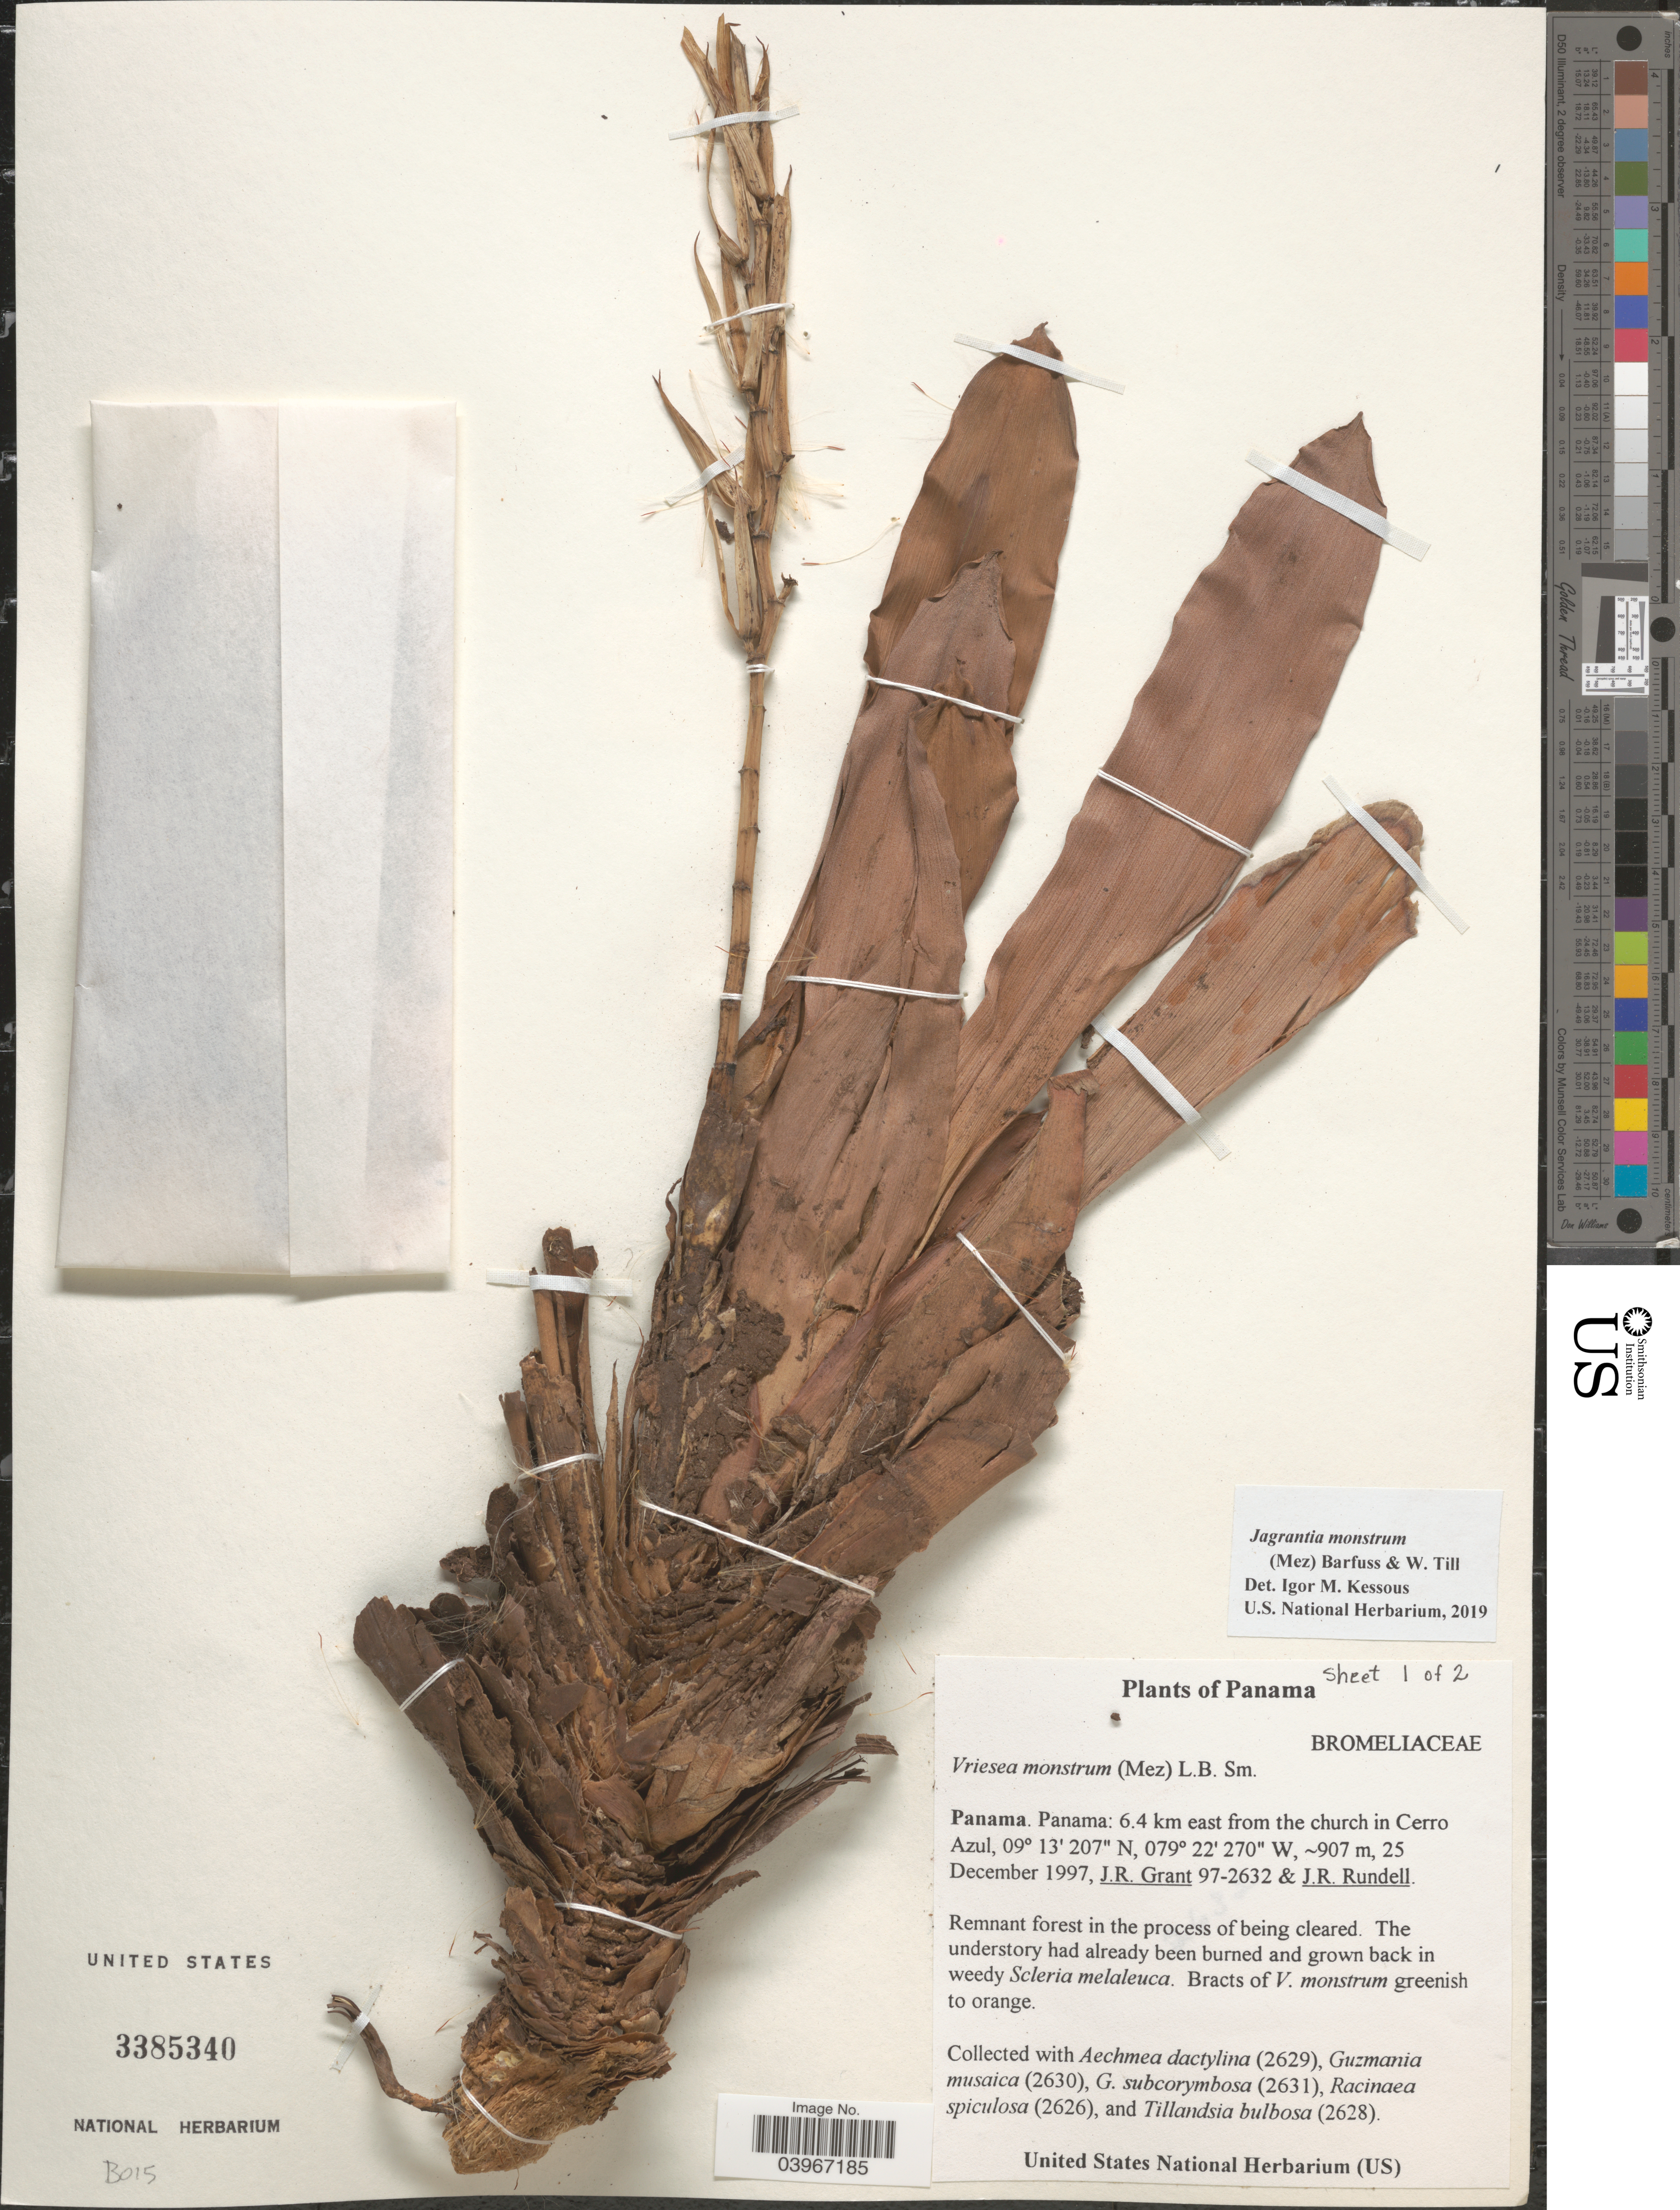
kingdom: Plantae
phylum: Tracheophyta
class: Liliopsida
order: Poales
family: Bromeliaceae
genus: Jagrantia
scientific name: Jagrantia monstrum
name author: (Mez) Barfuss & W. Till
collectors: J. Grant & J. R. Rundell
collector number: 97-2632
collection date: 1997-12-25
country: Panama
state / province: Panamá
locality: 6.4 km east from the church in Cerro Azul.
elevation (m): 907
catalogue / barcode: US 3385340